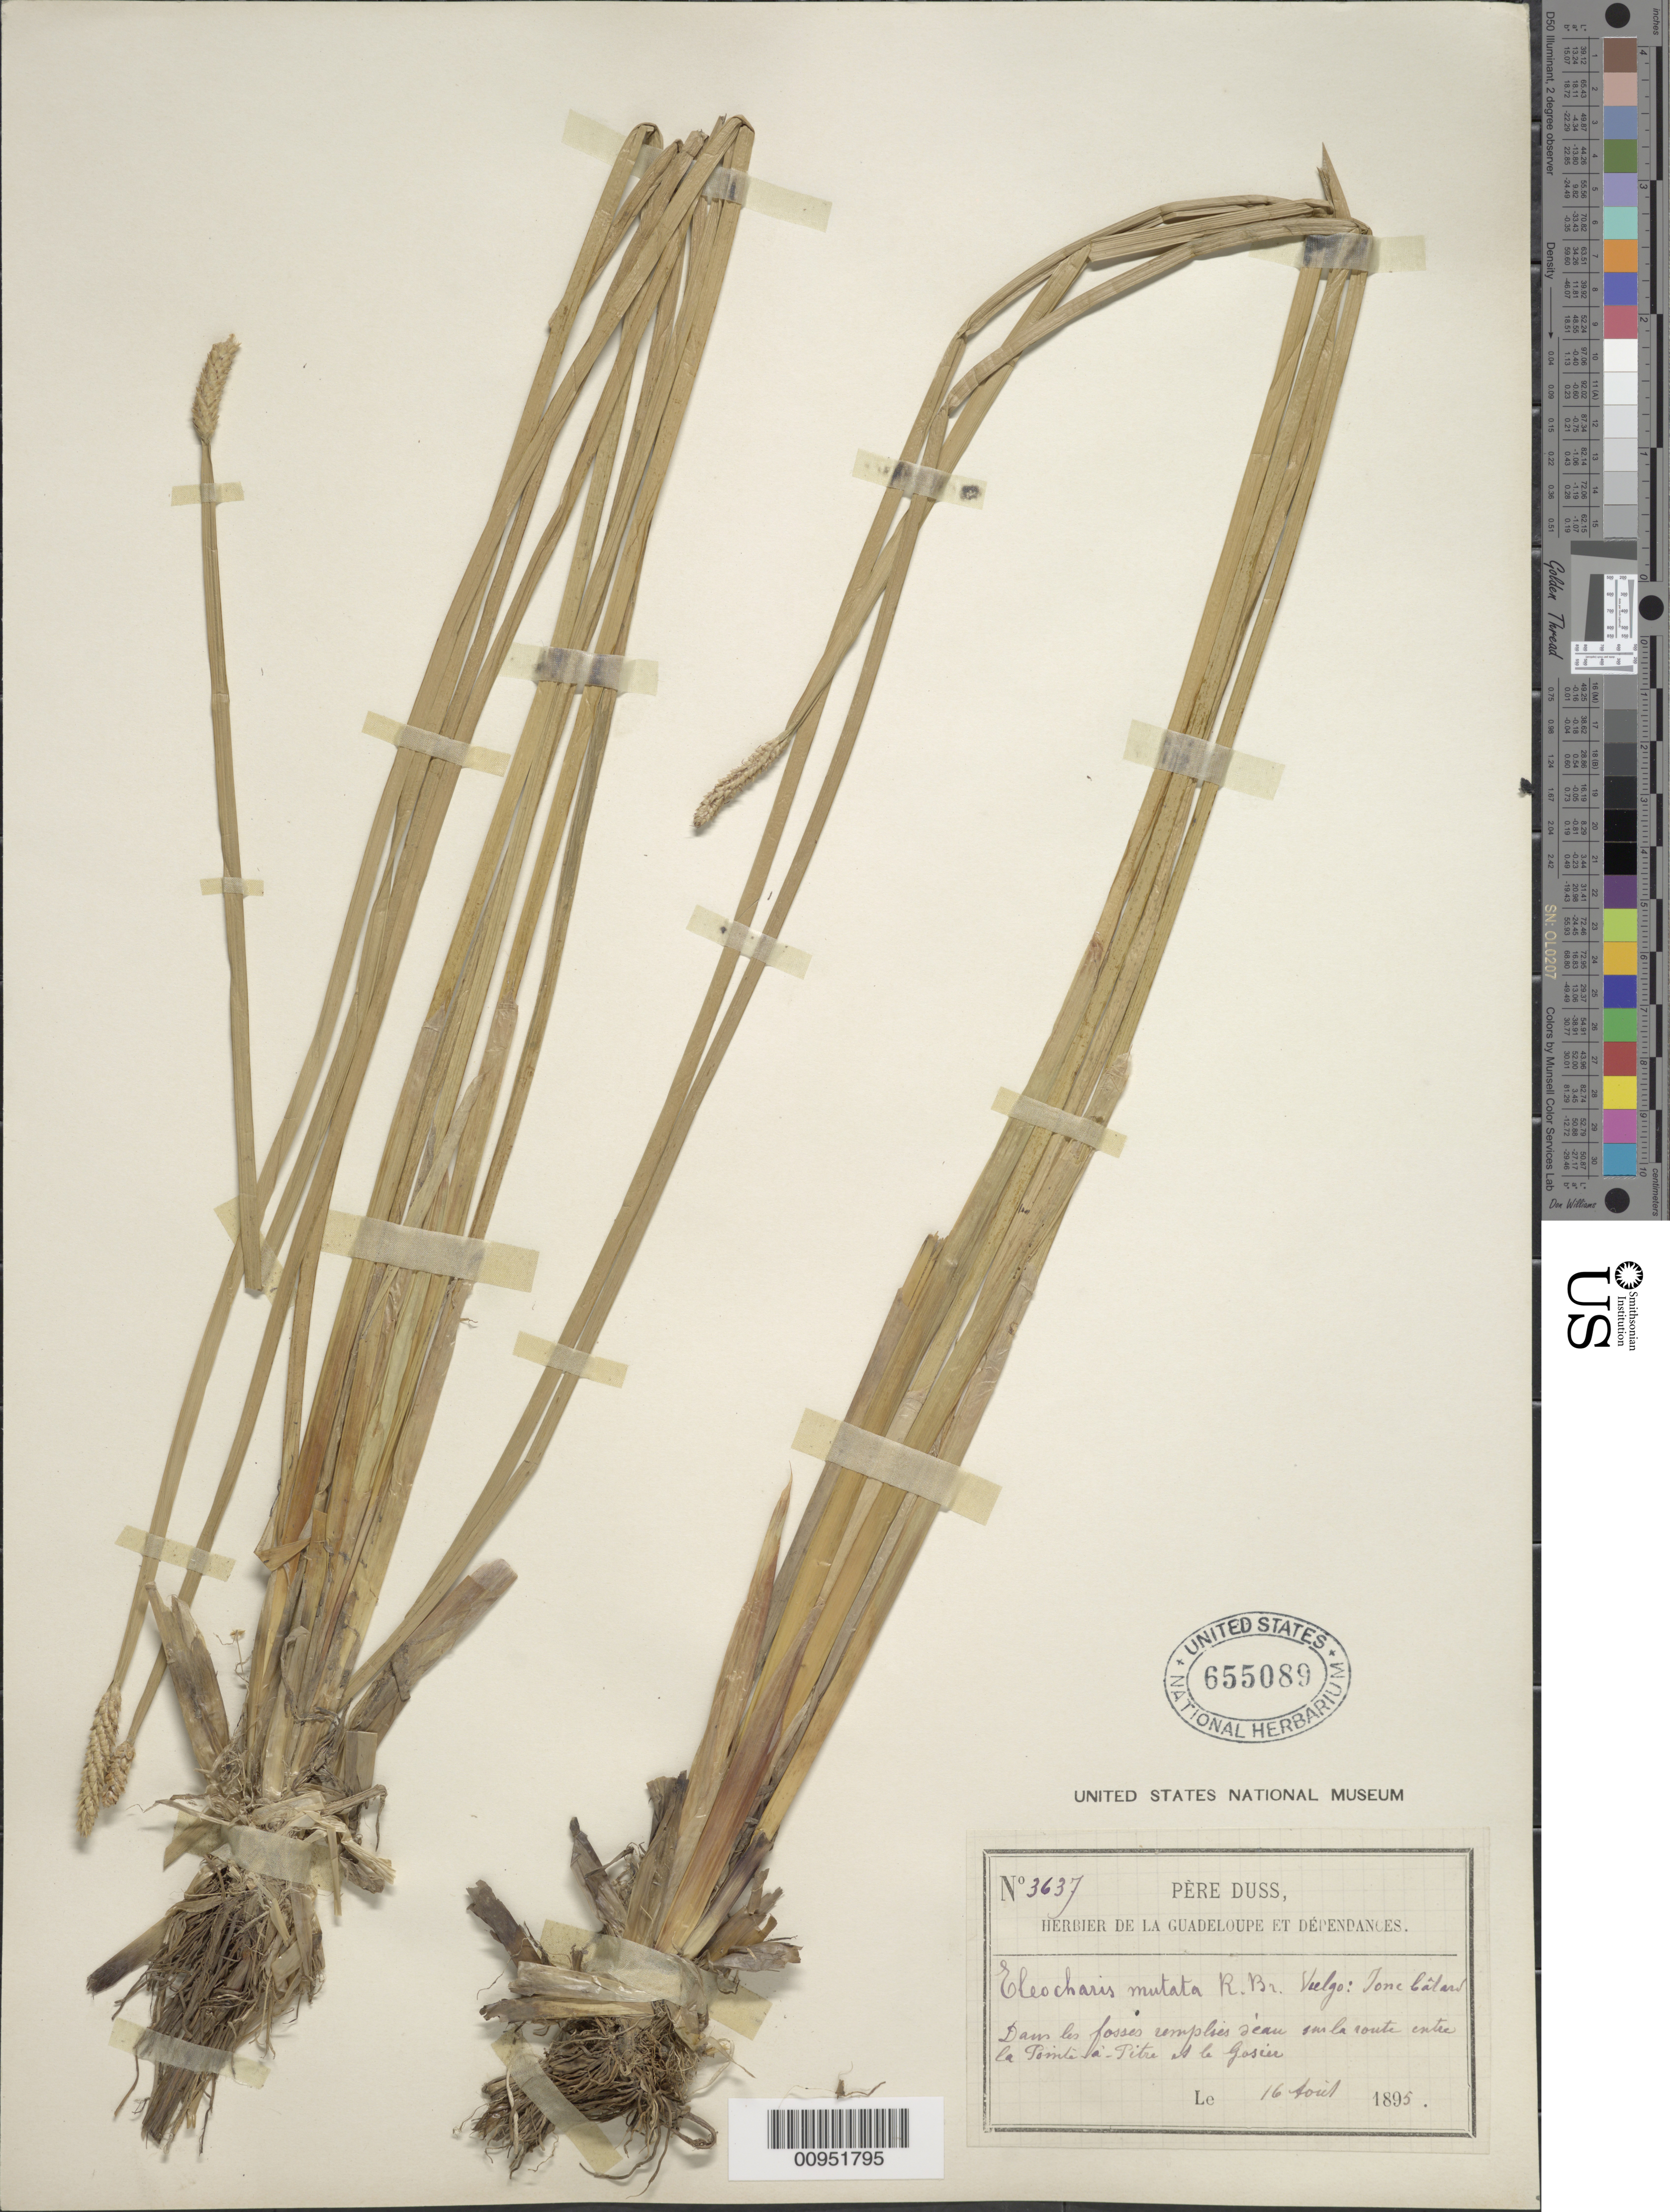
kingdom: Plantae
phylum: Tracheophyta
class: Liliopsida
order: Poales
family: Cyperaceae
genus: Eleocharis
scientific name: Eleocharis mutata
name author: (L.) Roem. & Schult.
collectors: Père Duss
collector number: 3637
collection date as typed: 16 Aug 1895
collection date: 1895-08-16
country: Guadeloupe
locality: Sur la route entre la Pointe à Pitre, et le Gosier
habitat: Dans les fosses "semplsis" l'eau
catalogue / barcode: US 655089